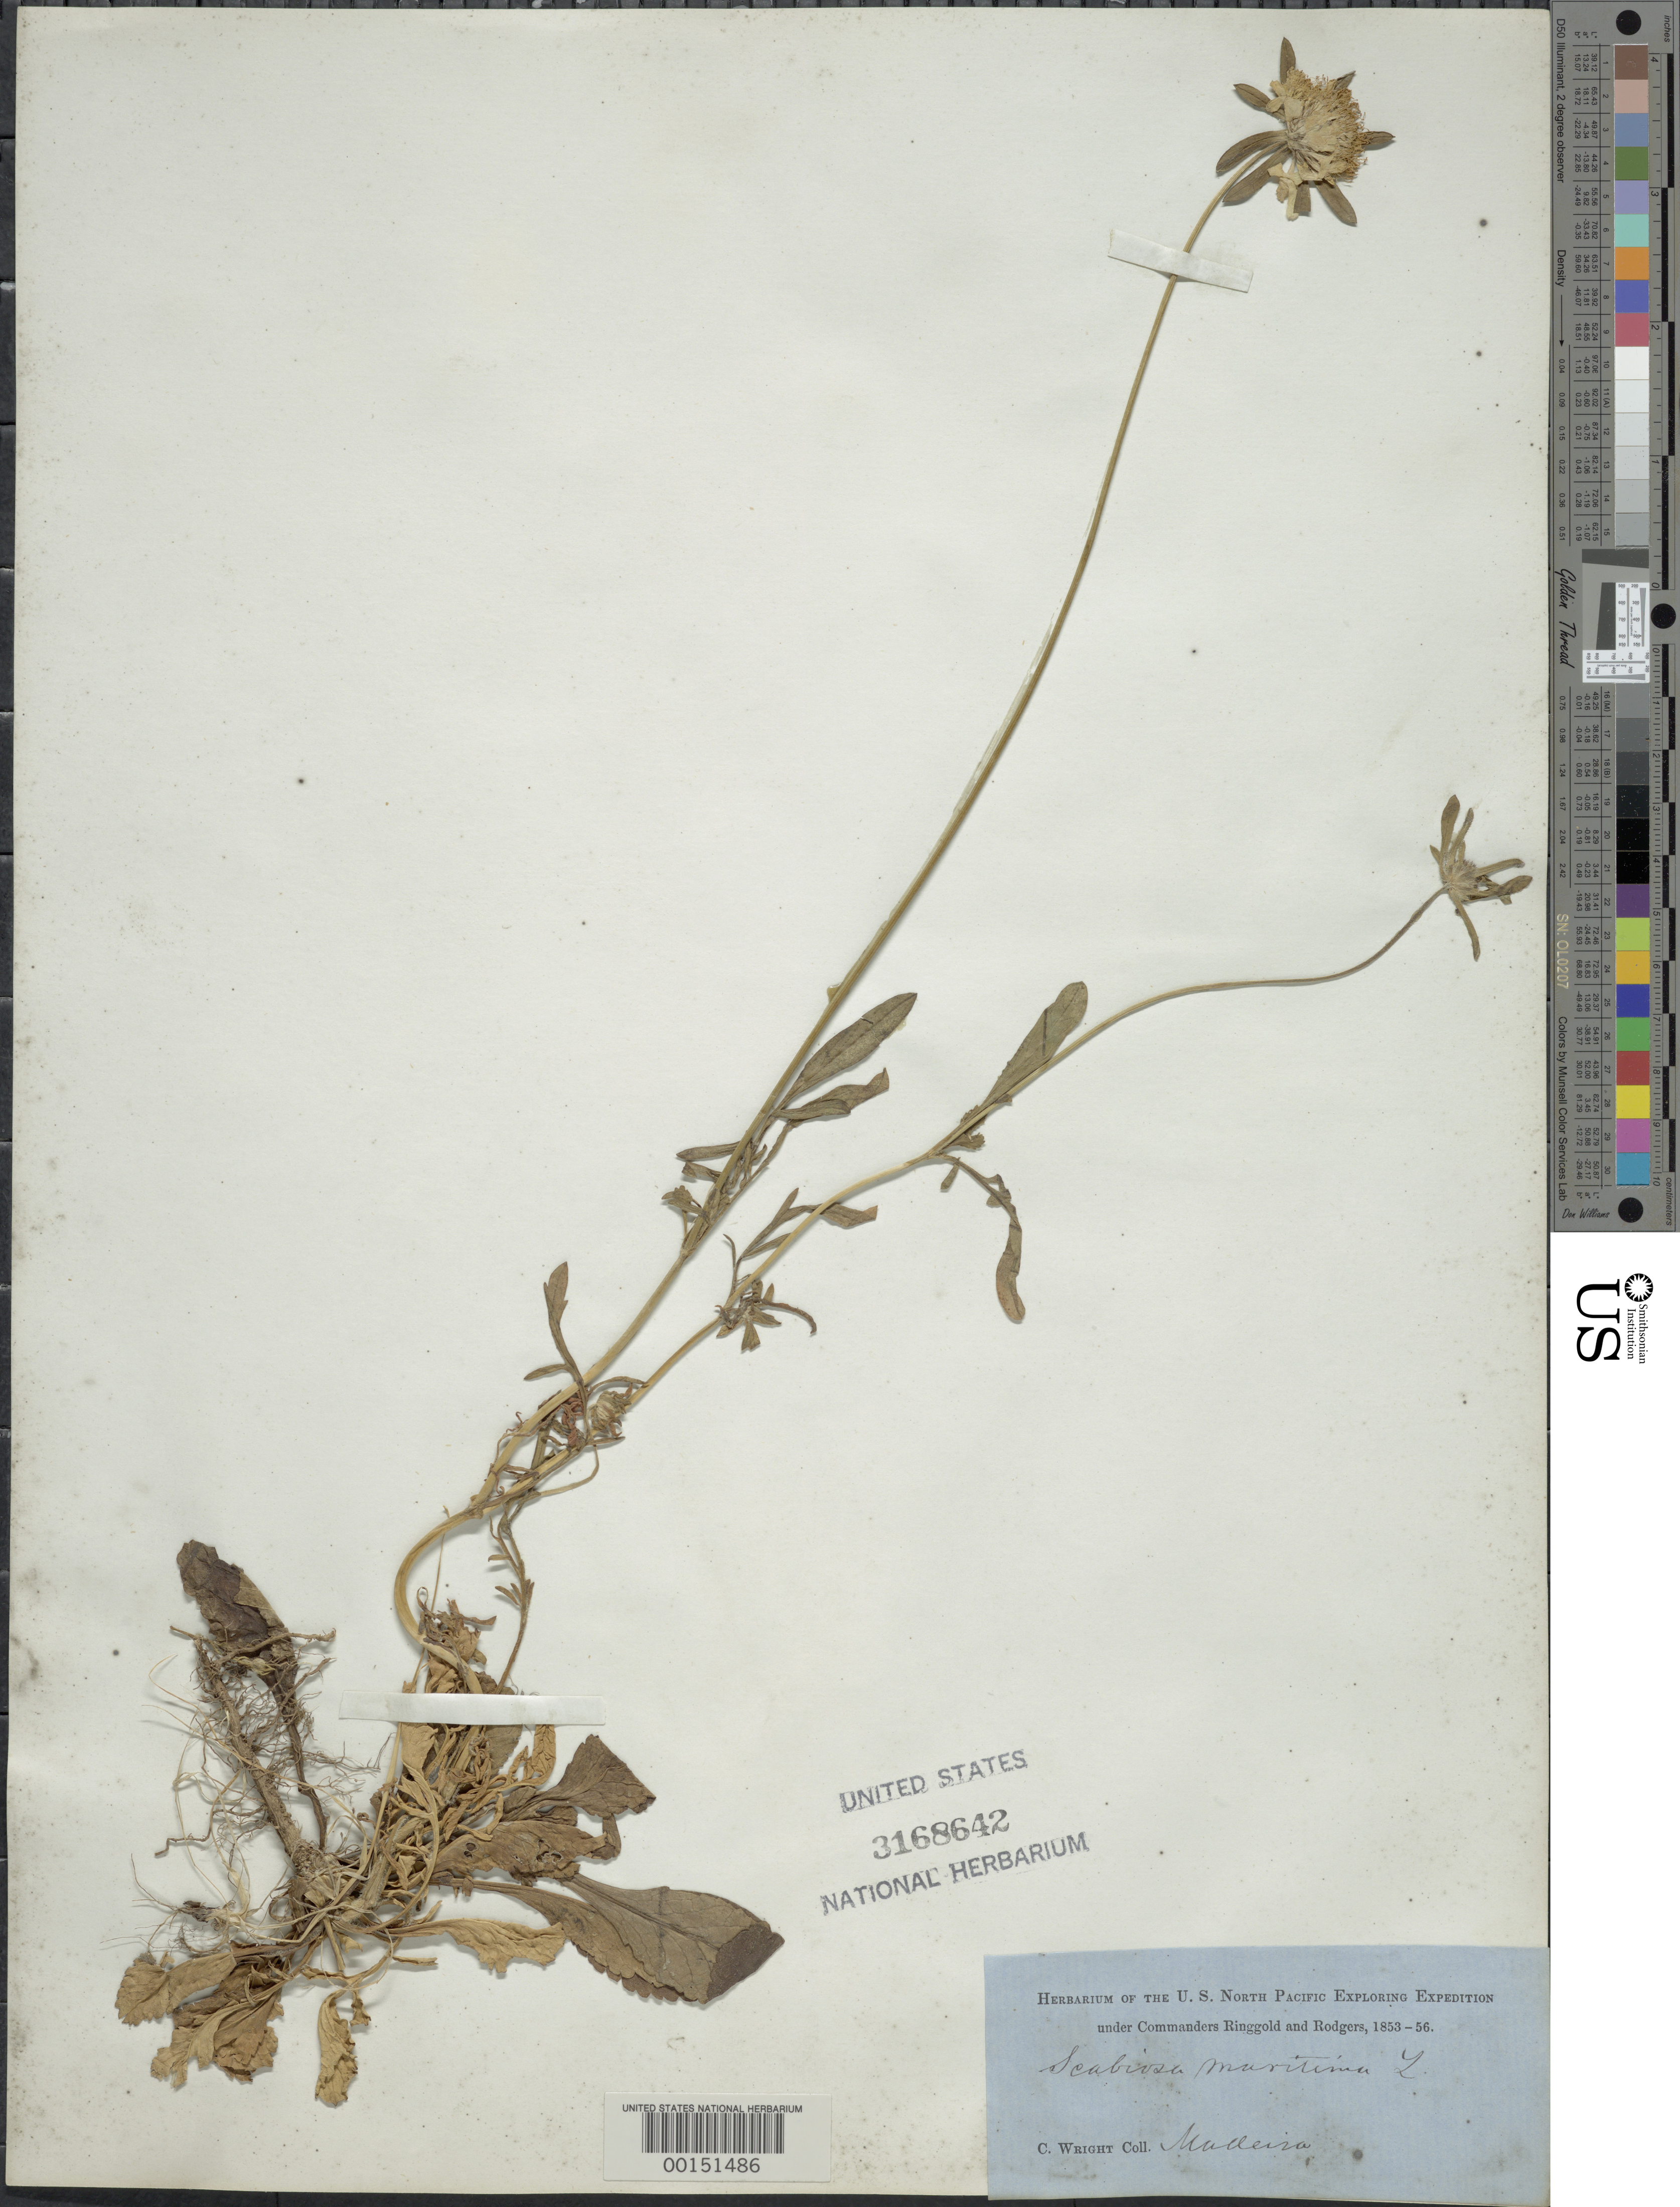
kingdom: Plantae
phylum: Tracheophyta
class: Magnoliopsida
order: Dipsacales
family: Caprifoliaceae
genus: Scabiosa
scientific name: Scabiosa maritima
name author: L.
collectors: C. Wright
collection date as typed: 1853 to -- --- 1856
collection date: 1853/1856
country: Spain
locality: Maderia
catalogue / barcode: US 3168642